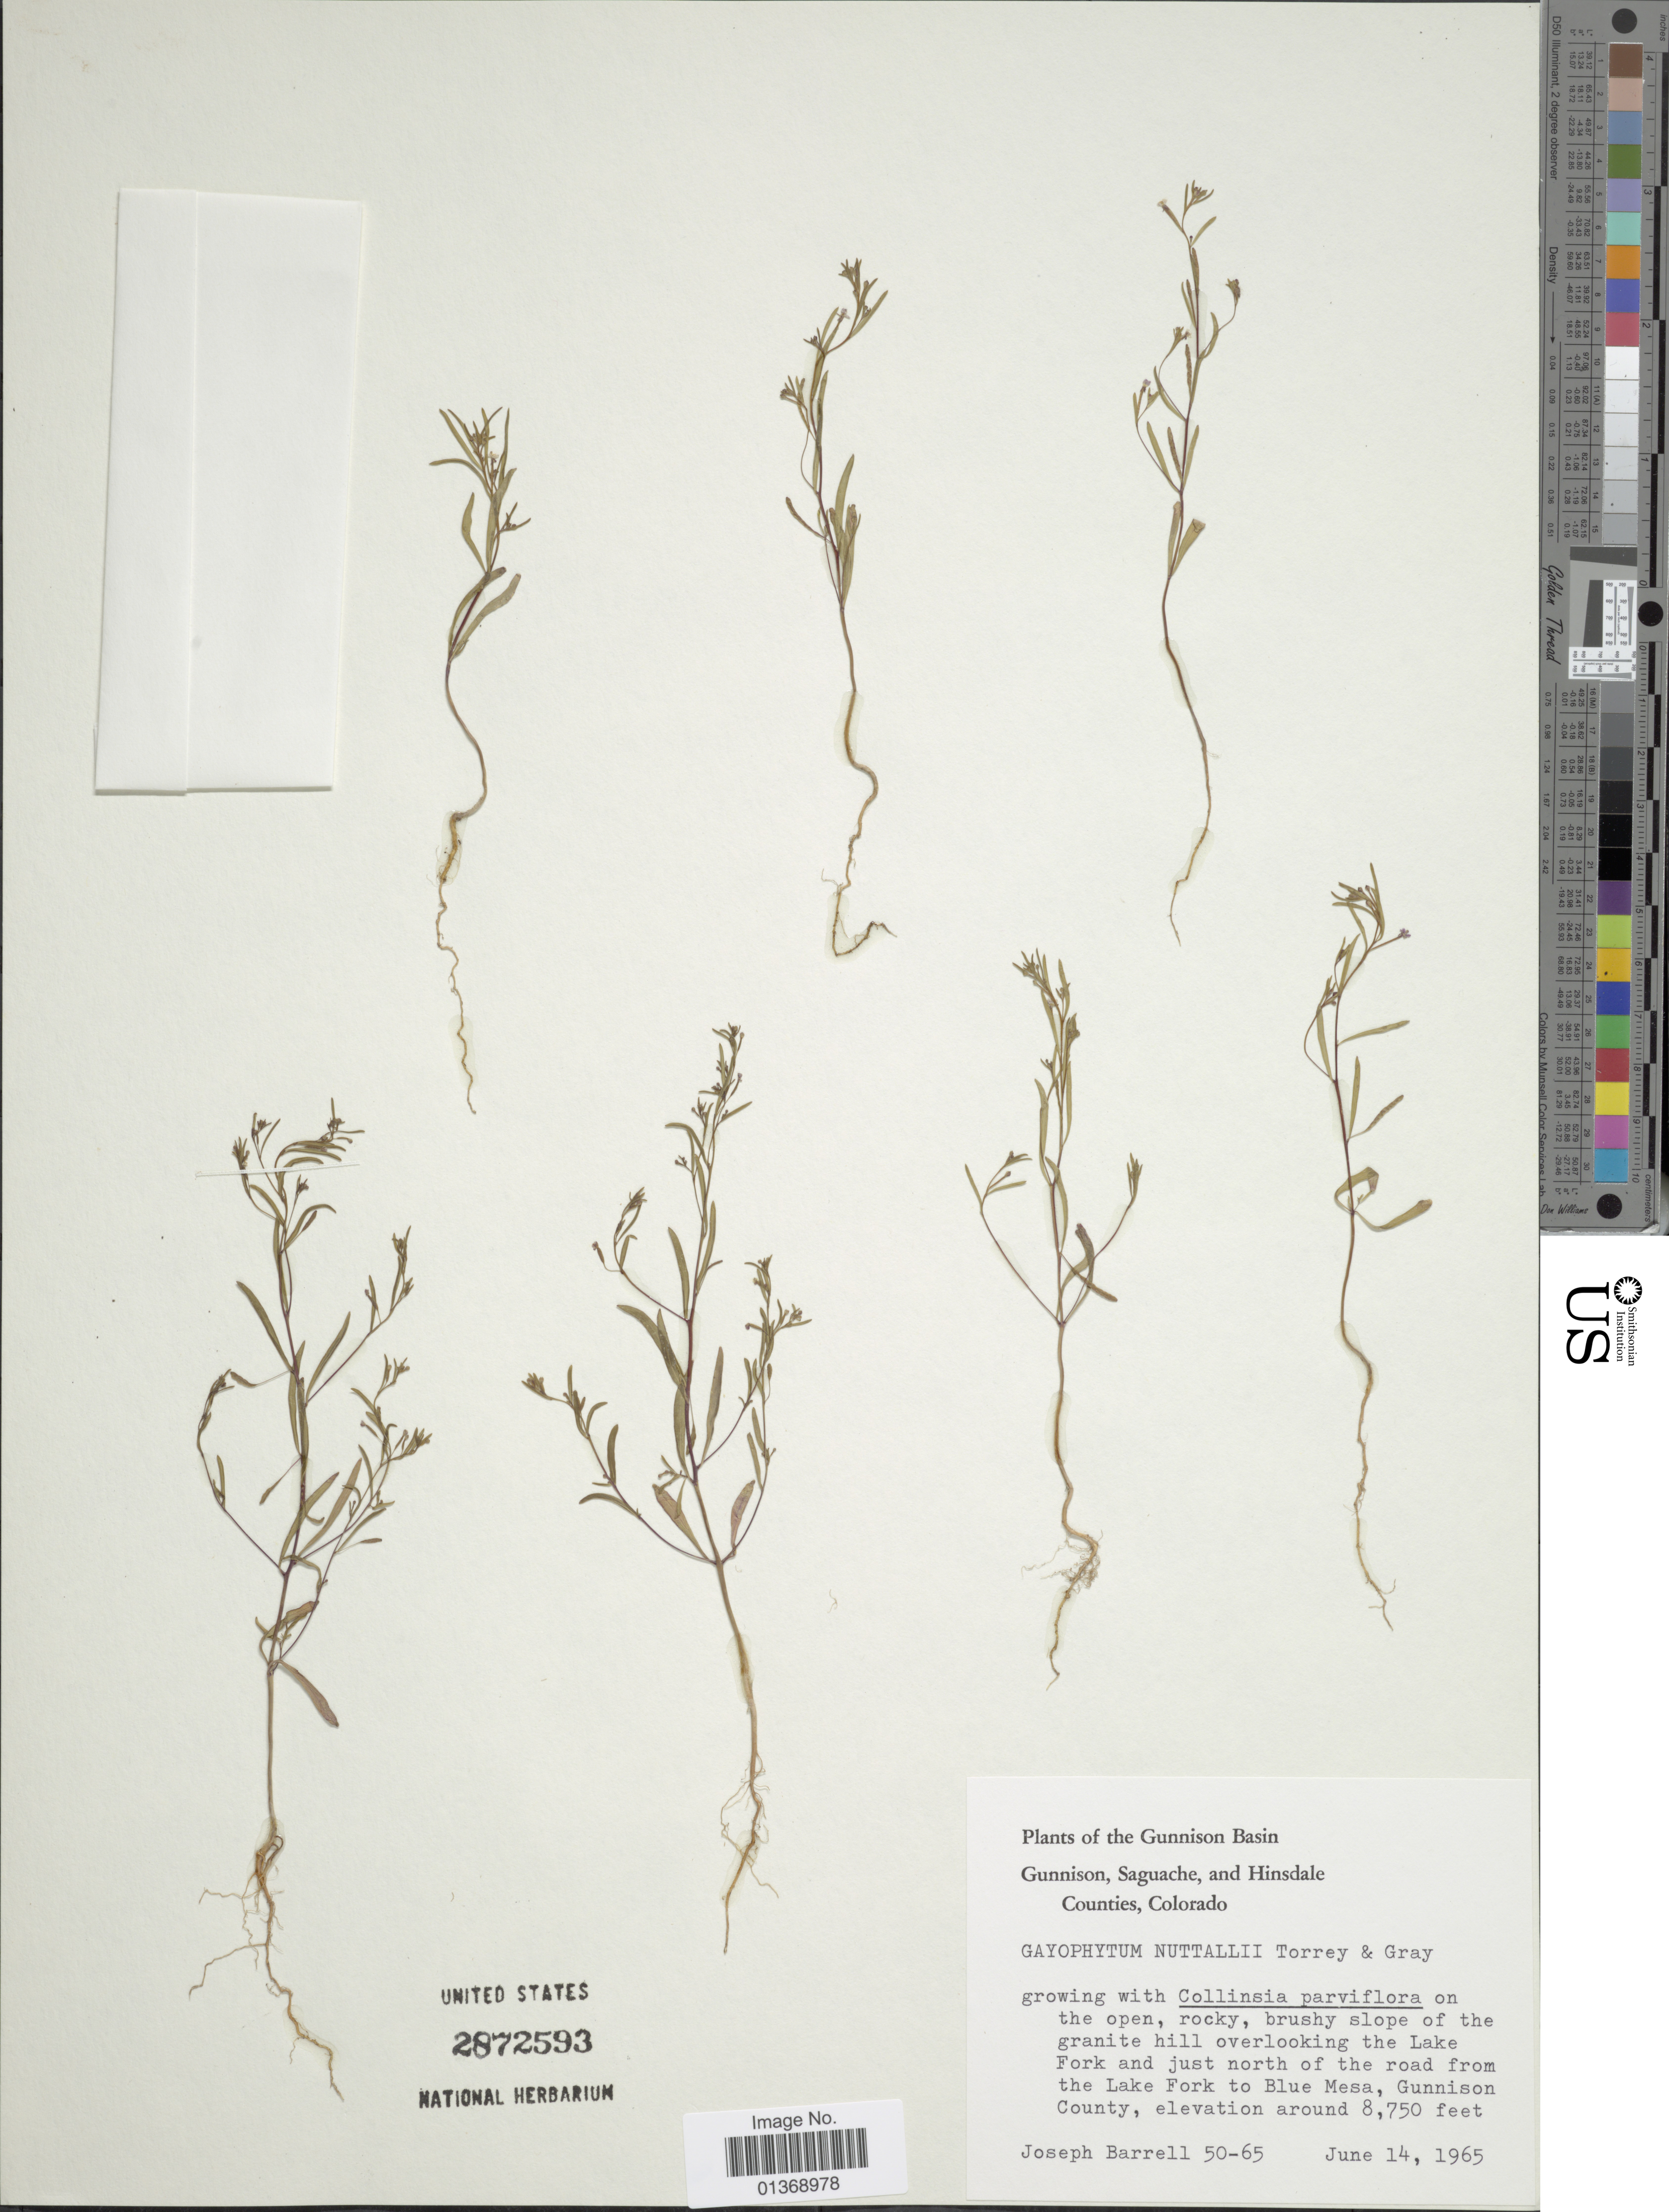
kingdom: Plantae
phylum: Tracheophyta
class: Magnoliopsida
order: Myrtales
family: Onagraceae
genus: Gayophytum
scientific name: Gayophytum diffusum subsp. parviflorum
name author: F. H. Lewis & Szweyk.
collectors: J. Barrell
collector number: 50-65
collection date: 1965-06-14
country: United States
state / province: Colorado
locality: Gunnison Basin, Gunnison, Saguache, and Hinsdale Counties, brushy slope of the granite hill overlooking the Lake Fork and just north of the road from the Lake Fork to Blue Mesa, Gunnison County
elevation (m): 2667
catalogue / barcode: US 2872593